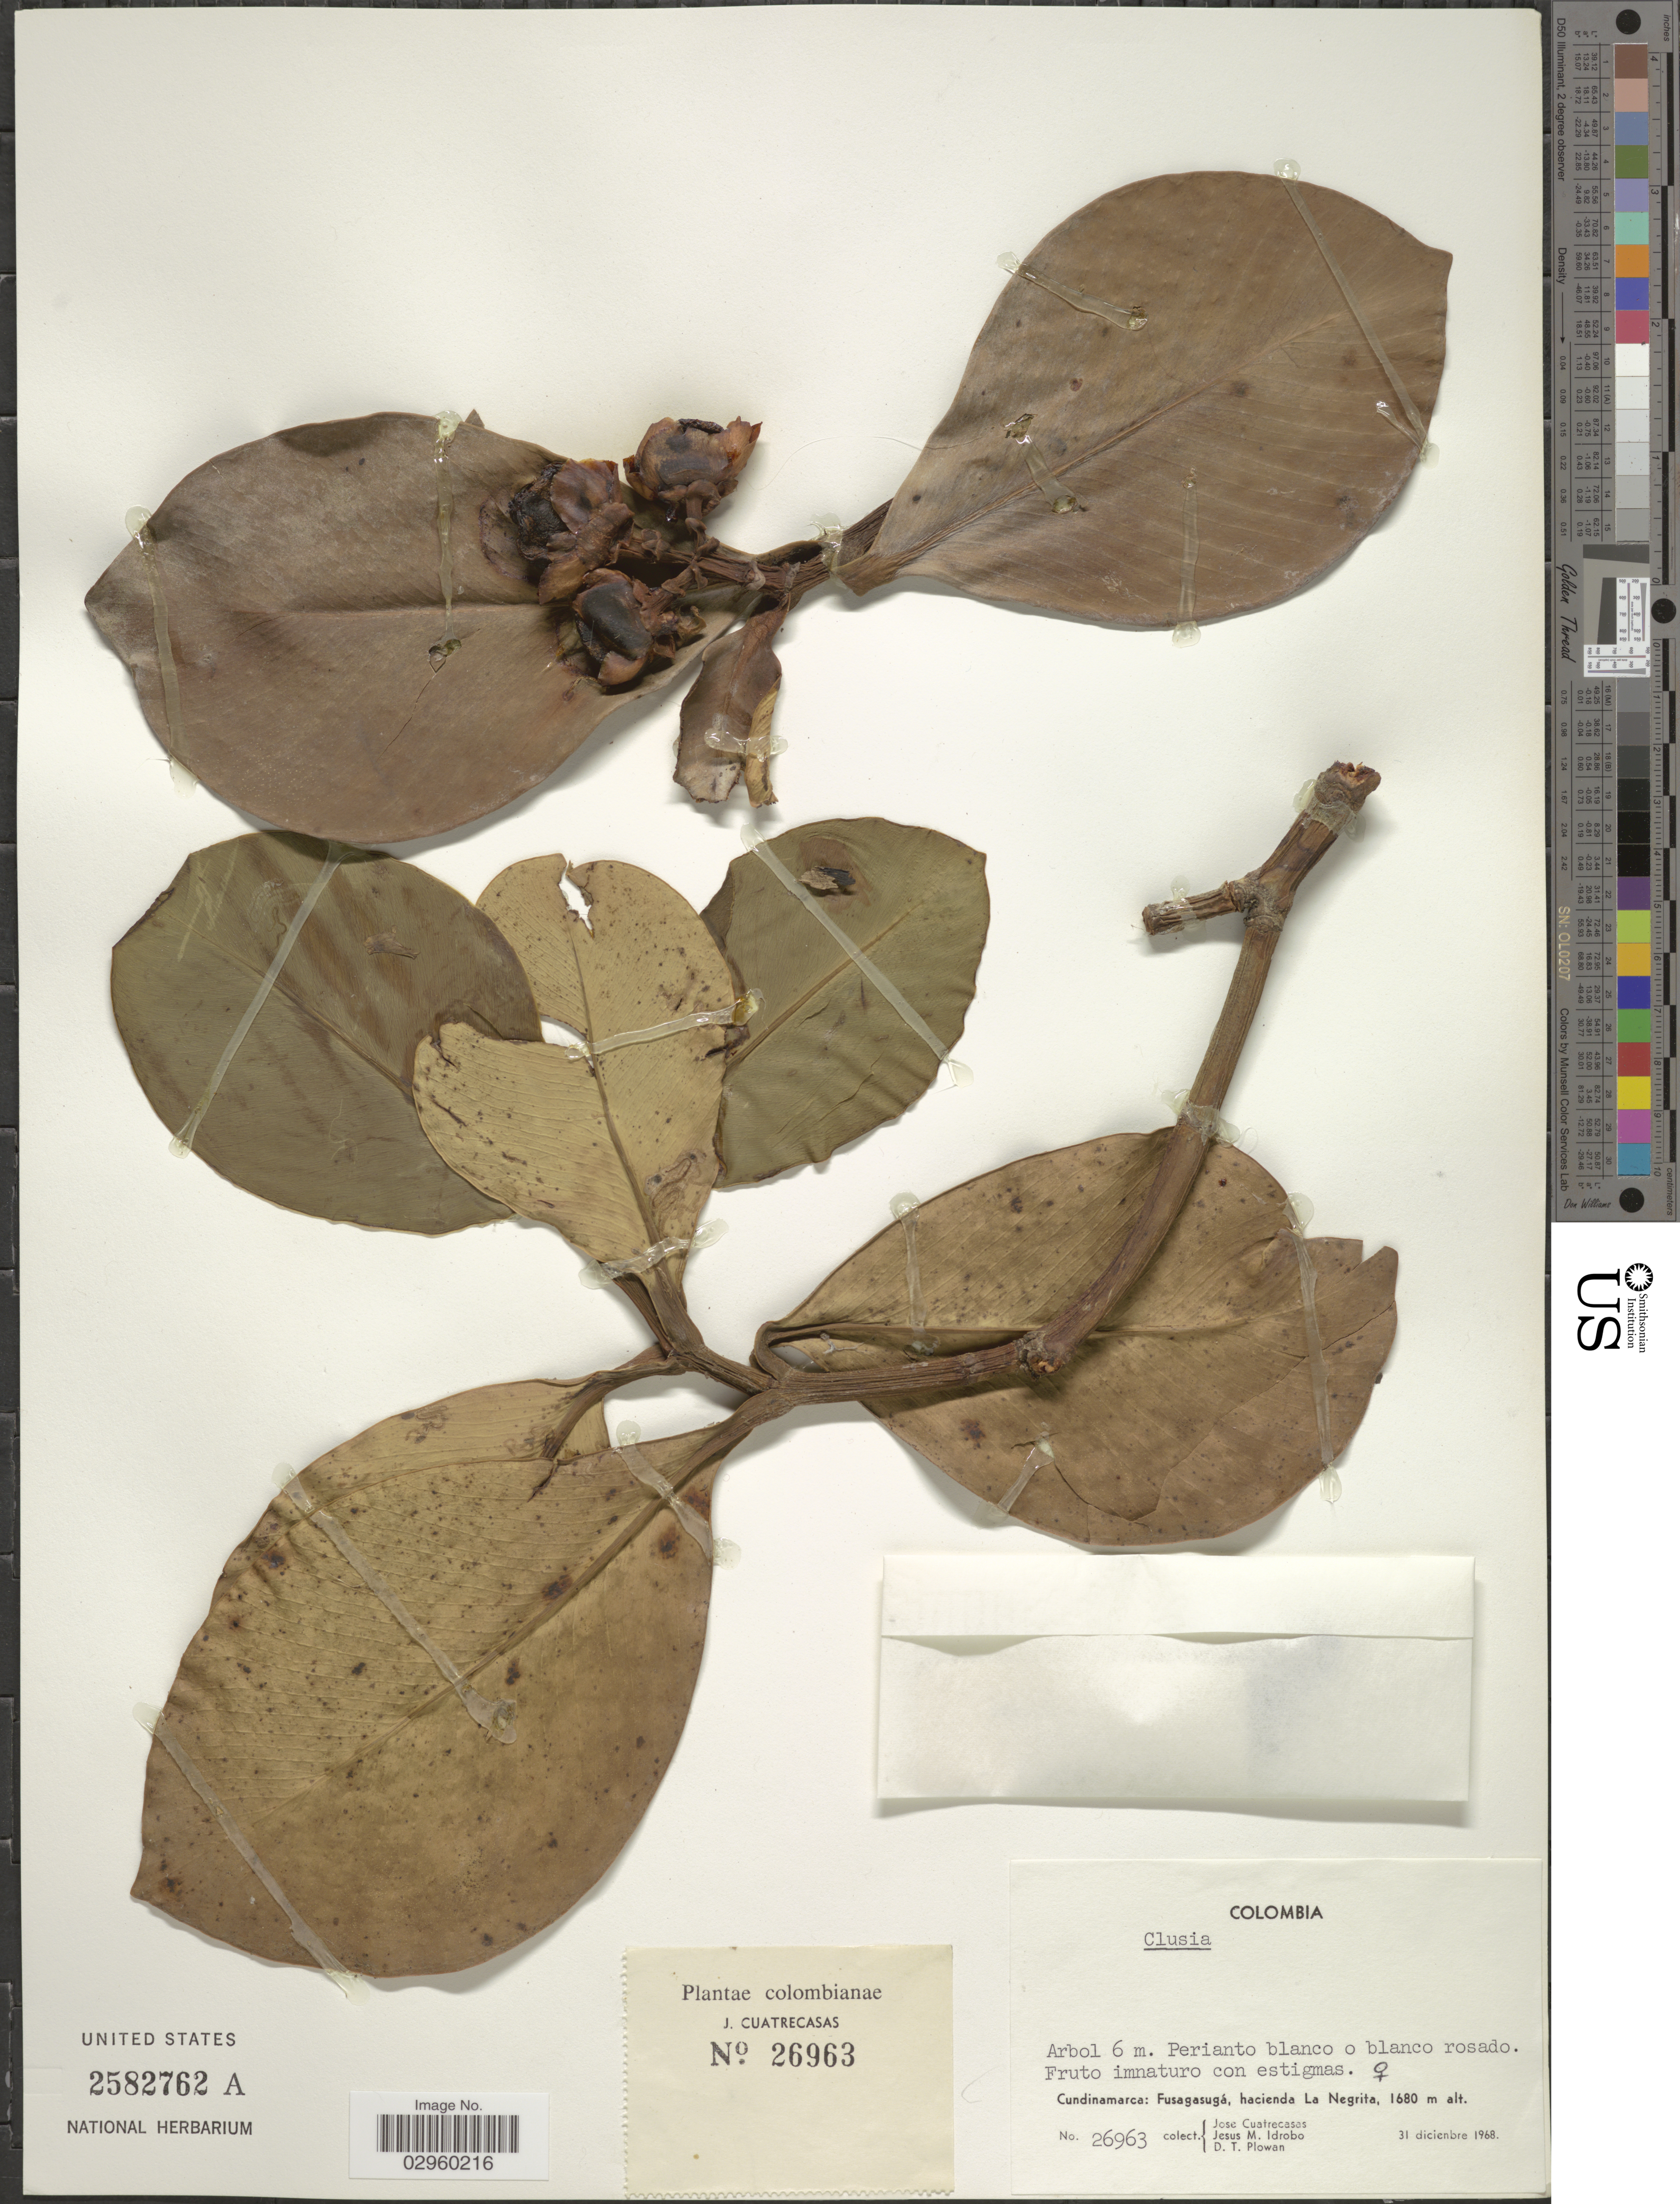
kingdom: Plantae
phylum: Tracheophyta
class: Magnoliopsida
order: Malpighiales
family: Clusiaceae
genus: Clusia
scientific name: Clusia sp.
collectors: J. Cuatrecasas, J. M. Idrobo & D. Plowan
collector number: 26963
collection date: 1968-12-31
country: Colombia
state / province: Cundinamarca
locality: Fusagasugá, hacienda La Negrita.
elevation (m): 1680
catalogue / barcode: US 2582762A